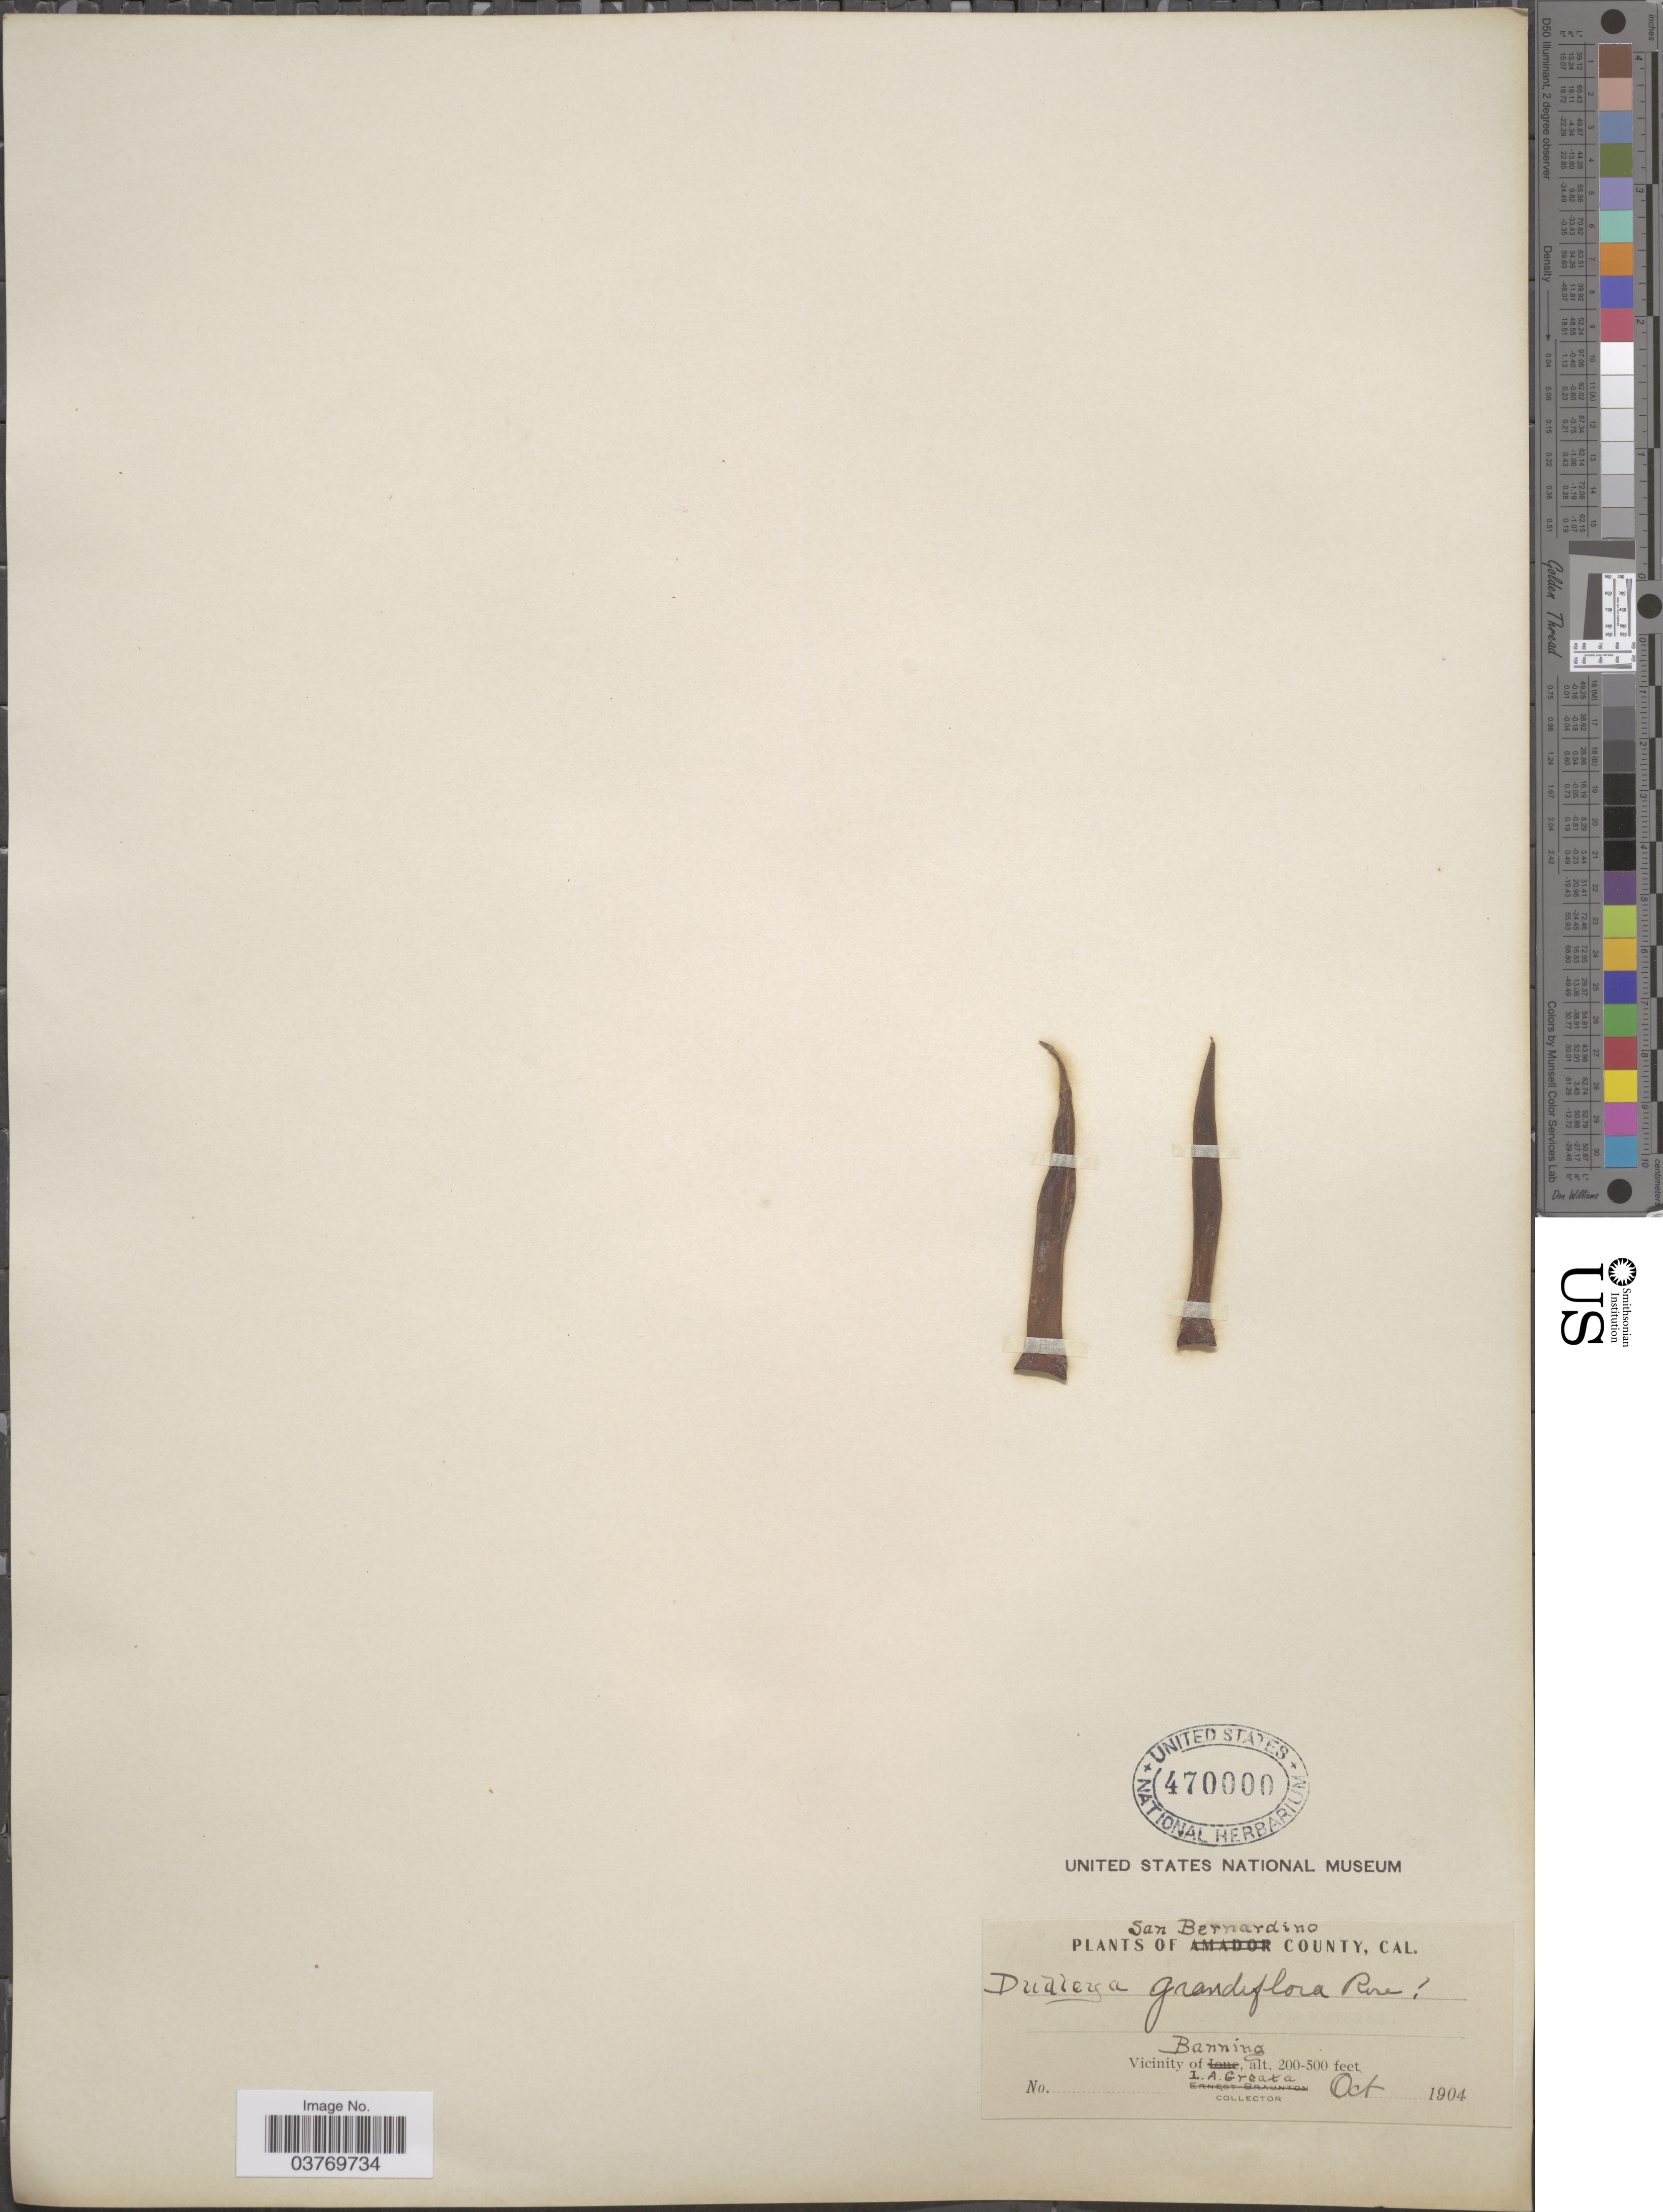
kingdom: Plantae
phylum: Tracheophyta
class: Magnoliopsida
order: Saxifragales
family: Crassulaceae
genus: Dudleya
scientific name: Dudleya grandiflora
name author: Rose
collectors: L. Greata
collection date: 1904-10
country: United States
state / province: California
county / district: San Bernardino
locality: San Bernardino County. Vicinity of Banning.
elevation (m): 61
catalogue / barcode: US 470000